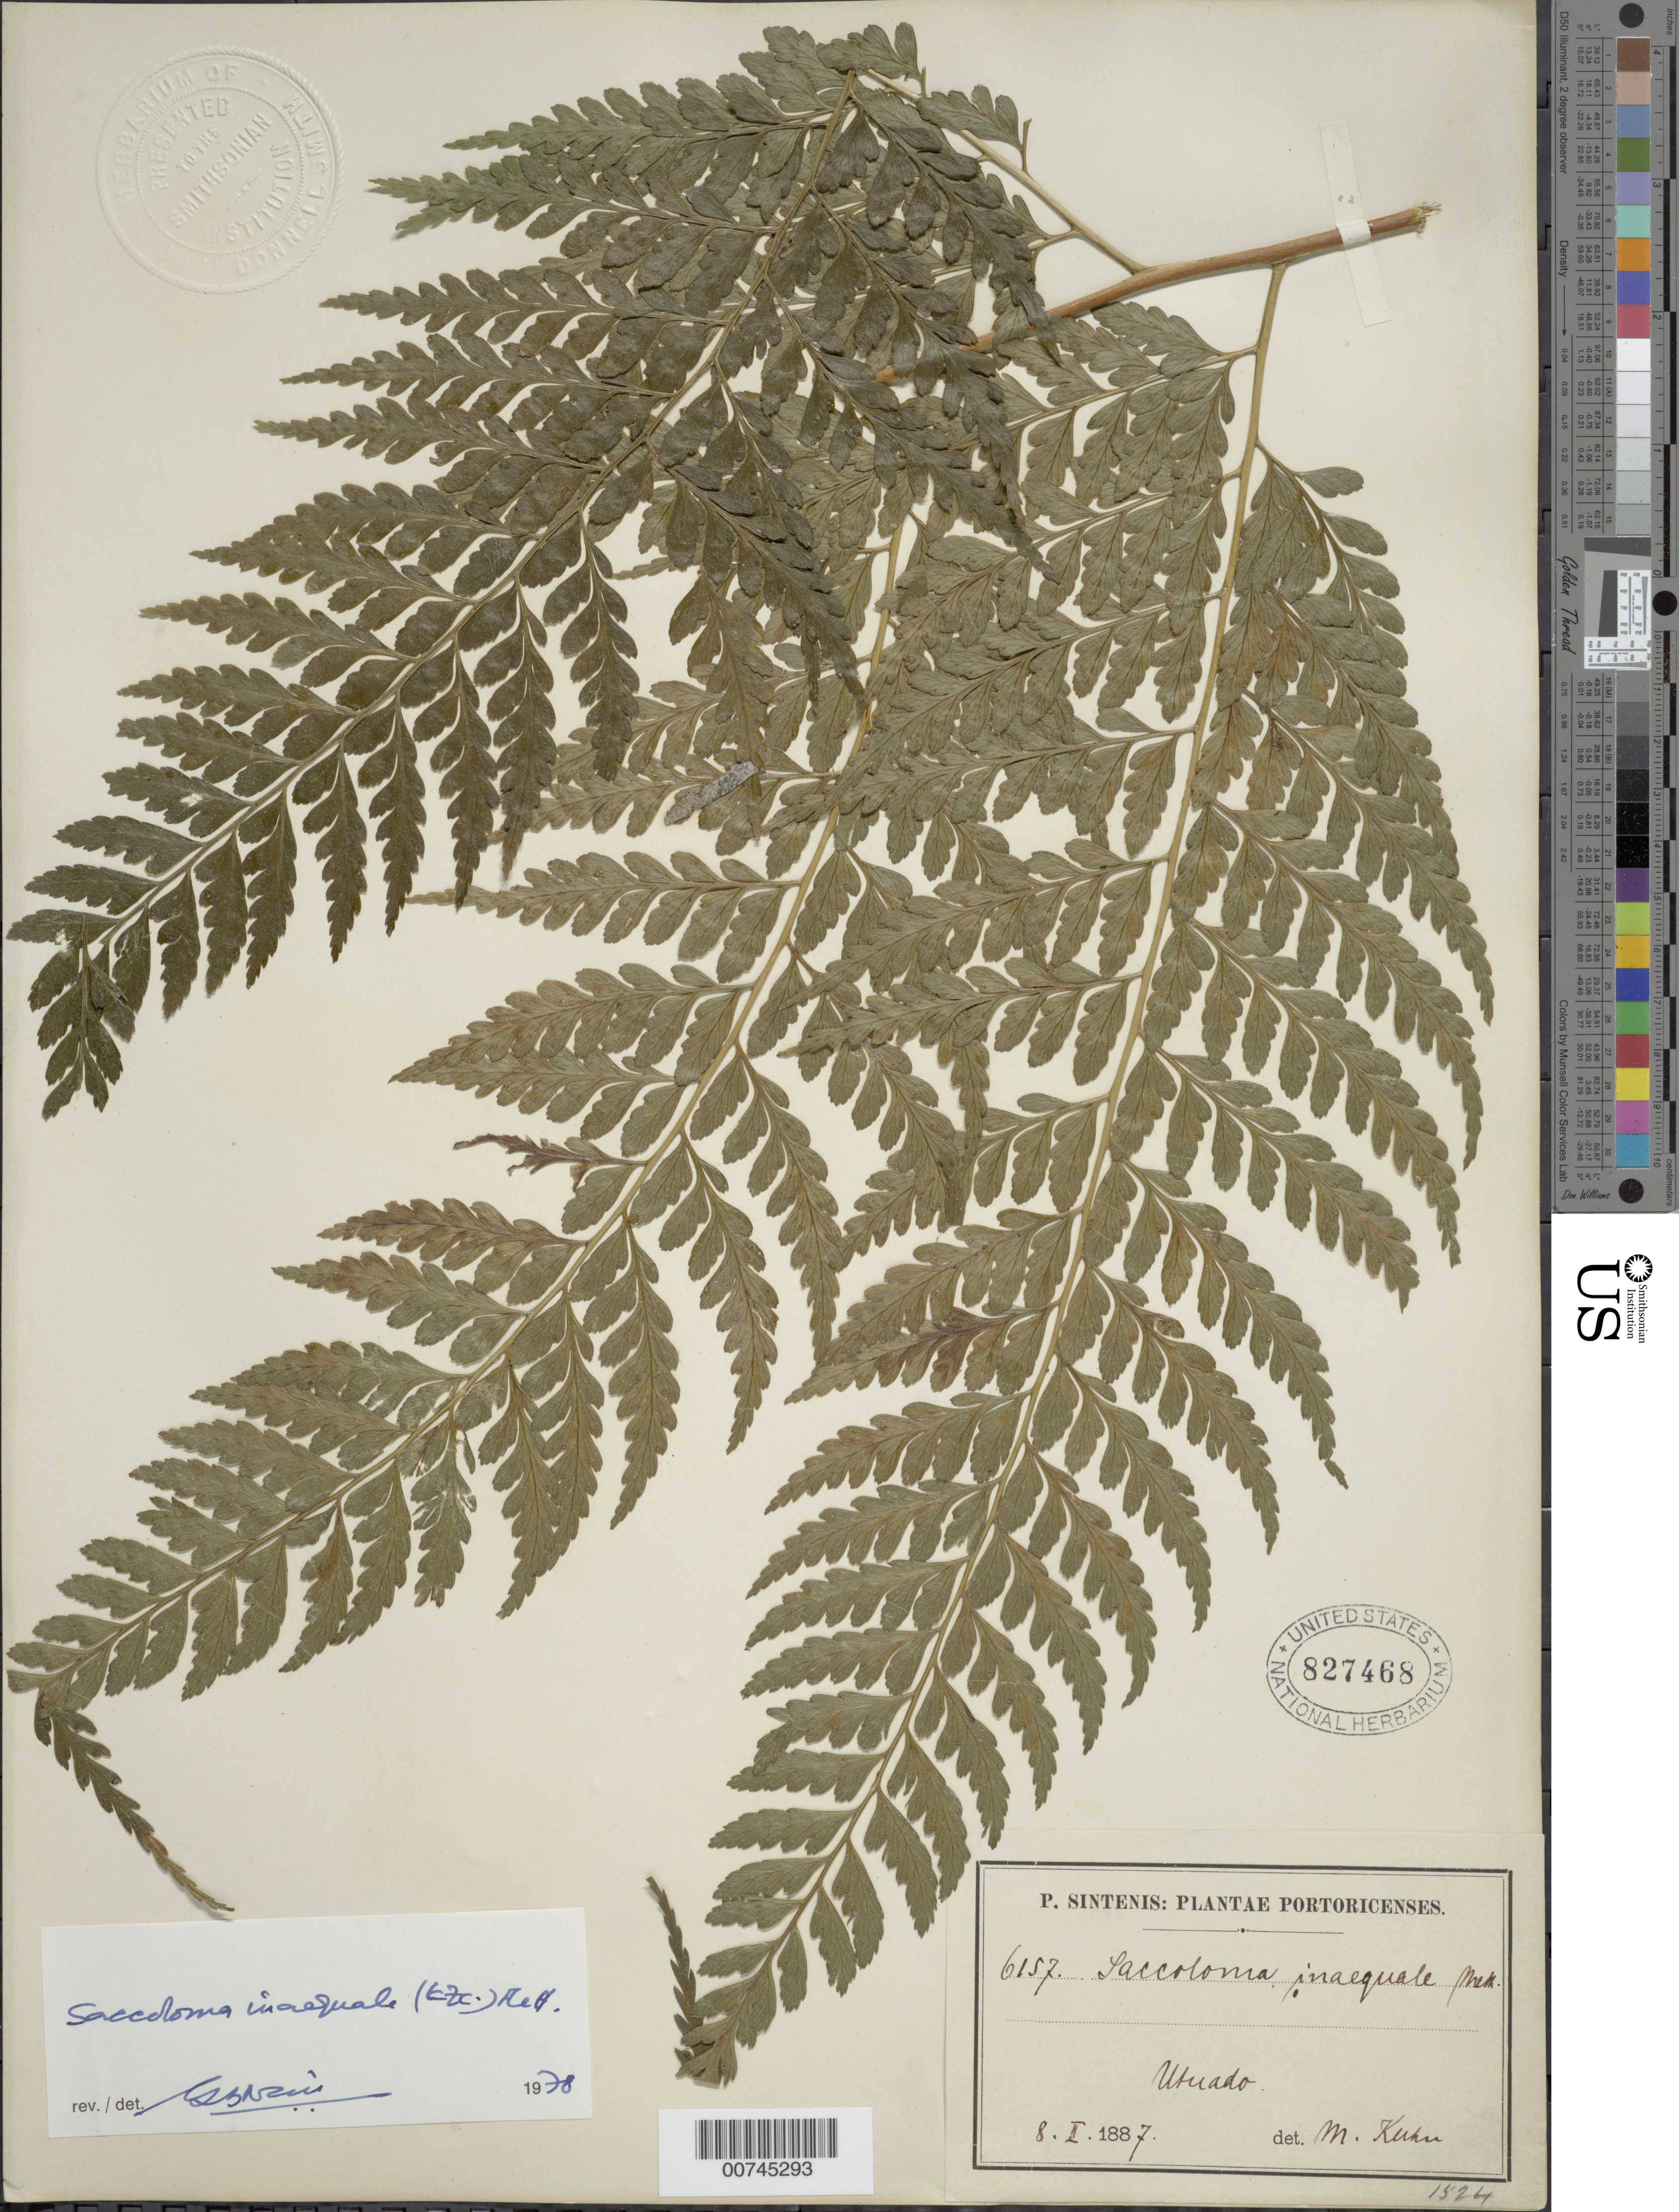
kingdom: Plantae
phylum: Tracheophyta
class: Polypodiopsida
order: Polypodiales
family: Saccolomataceae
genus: Saccoloma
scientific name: Saccoloma inaequale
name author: (Kunze) Mett.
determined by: Nair, G. B.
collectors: P. Sintenis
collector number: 6175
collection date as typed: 08 Feb 1887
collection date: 1887-02-08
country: Puerto Rico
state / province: Utuado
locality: Utuado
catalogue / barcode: US 827468